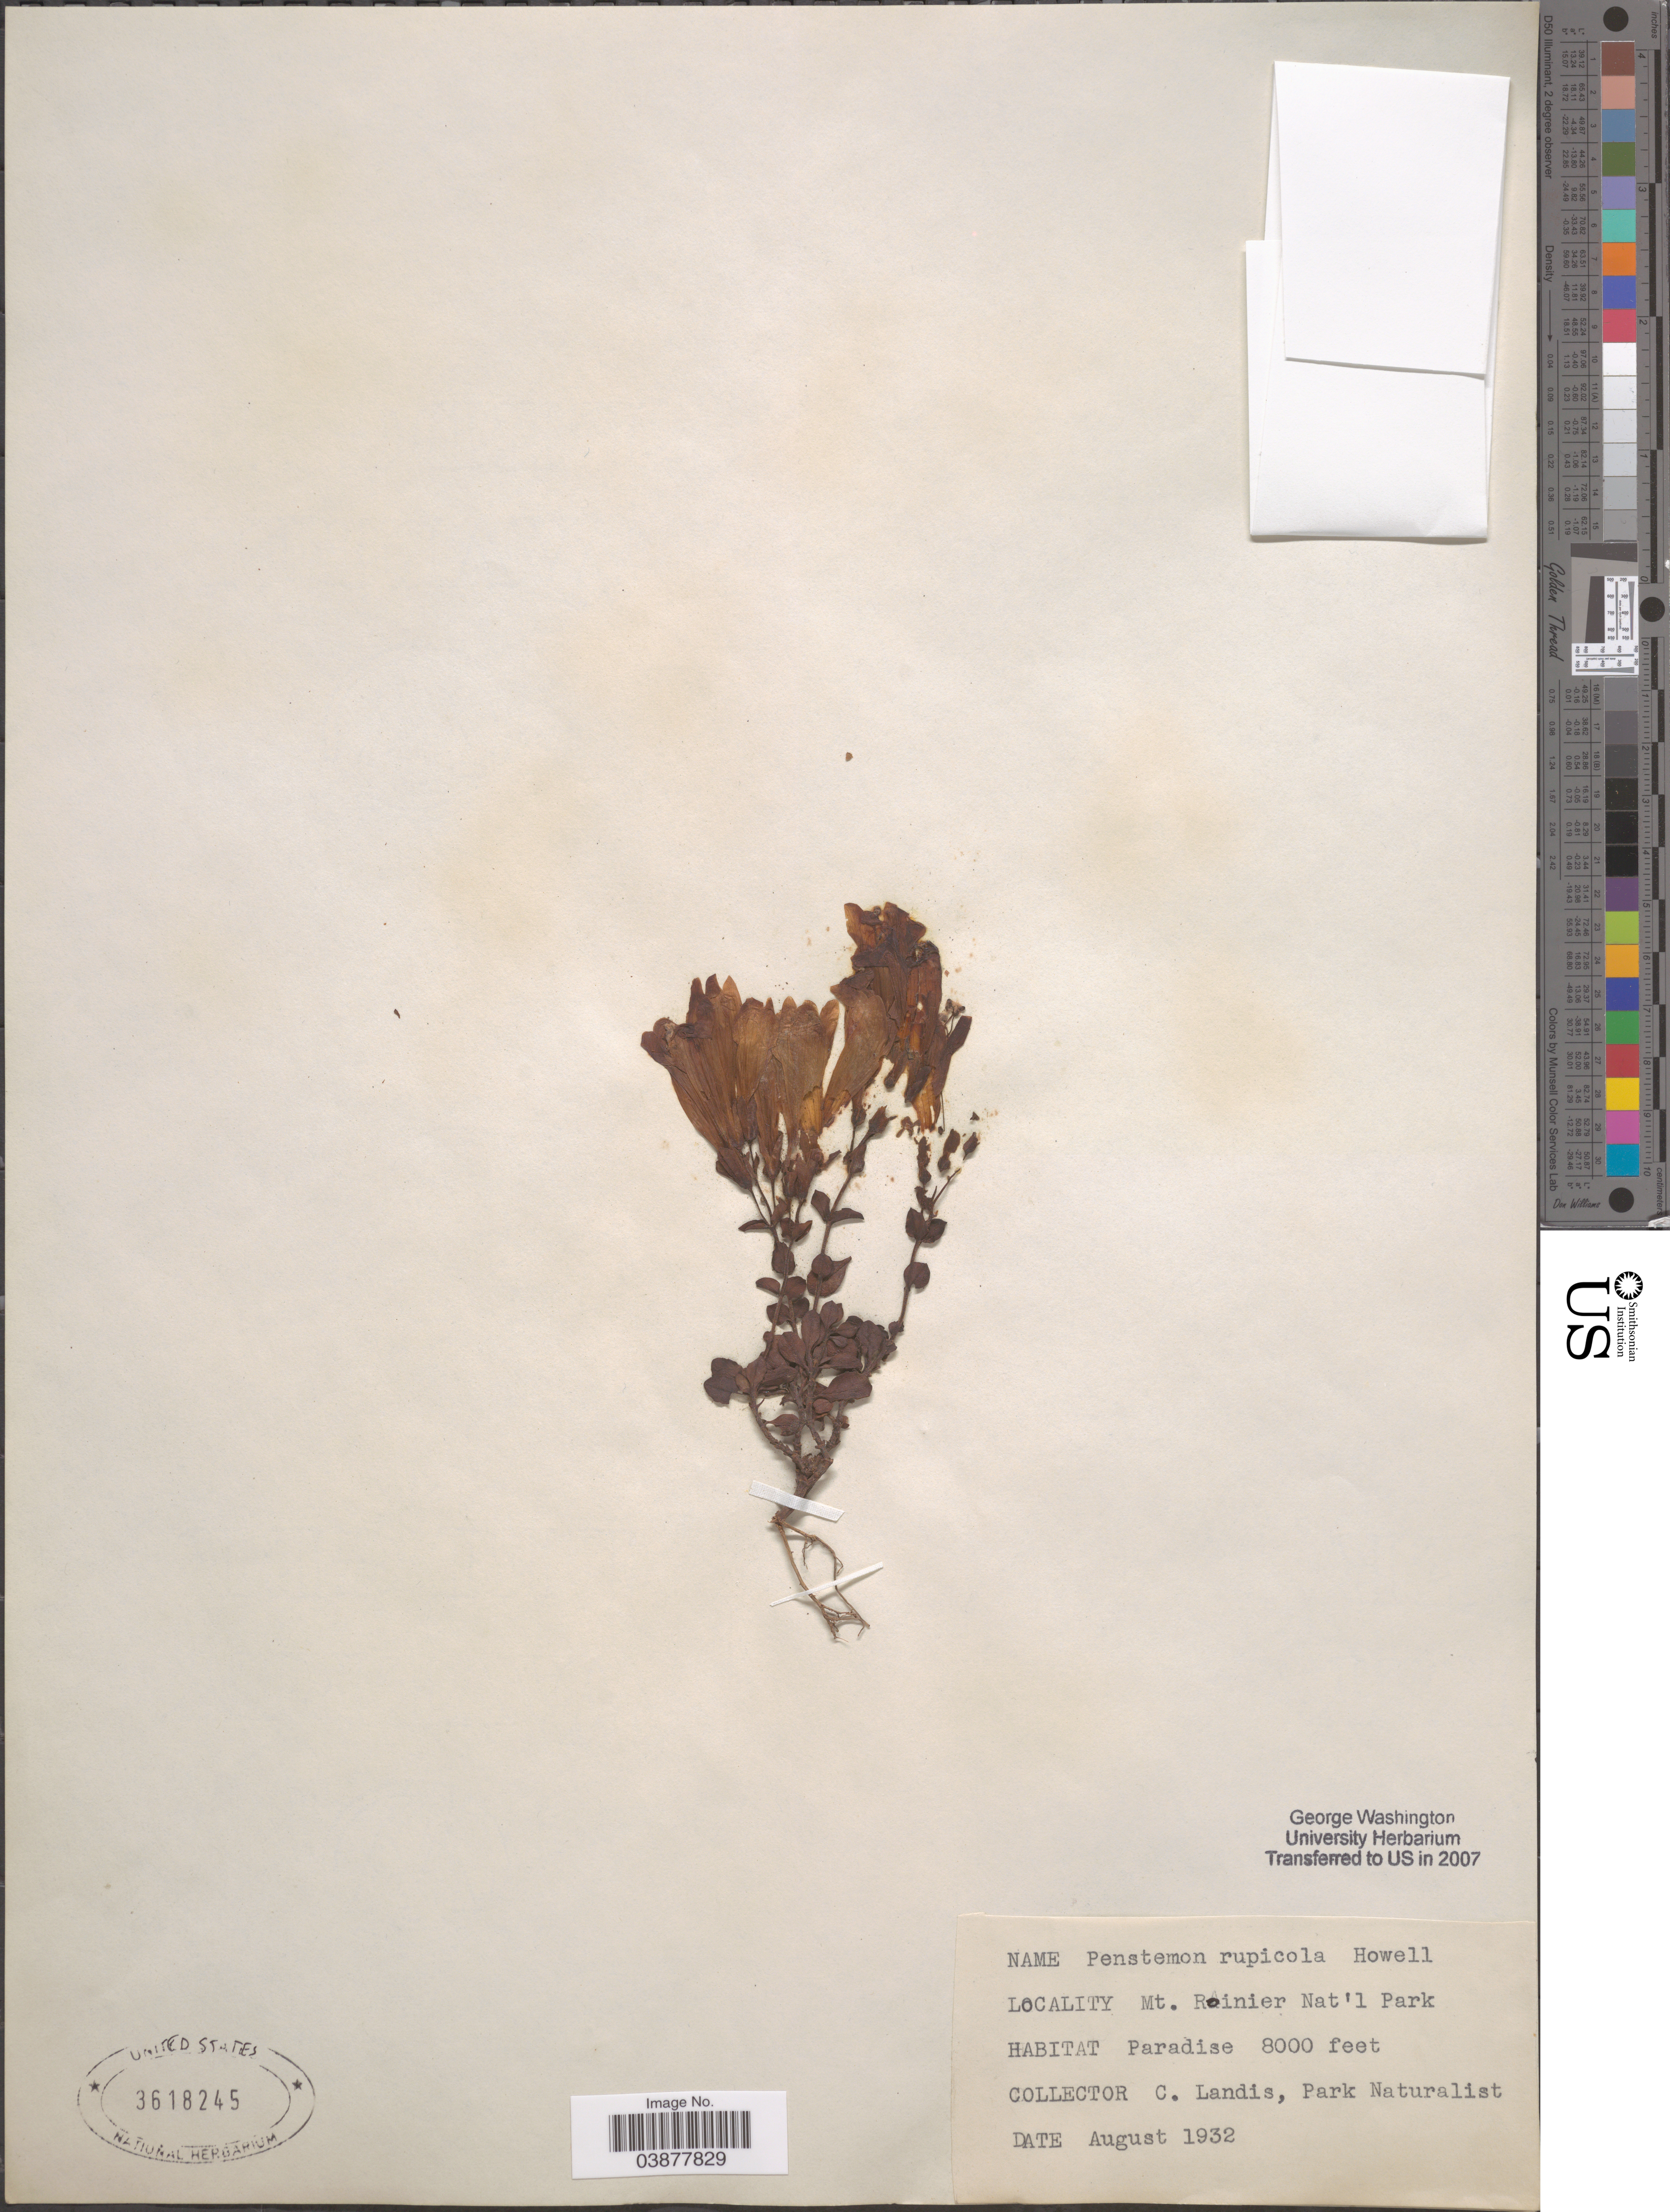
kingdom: Plantae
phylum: Tracheophyta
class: Magnoliopsida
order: Lamiales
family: Plantaginaceae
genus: Penstemon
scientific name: Penstemon rupicola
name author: (Piper) Howell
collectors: C. Landis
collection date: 1932-08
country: United States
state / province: Washington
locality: Mt. Rainier Nat'l Park. Paradise.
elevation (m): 2438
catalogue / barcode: US 3618245